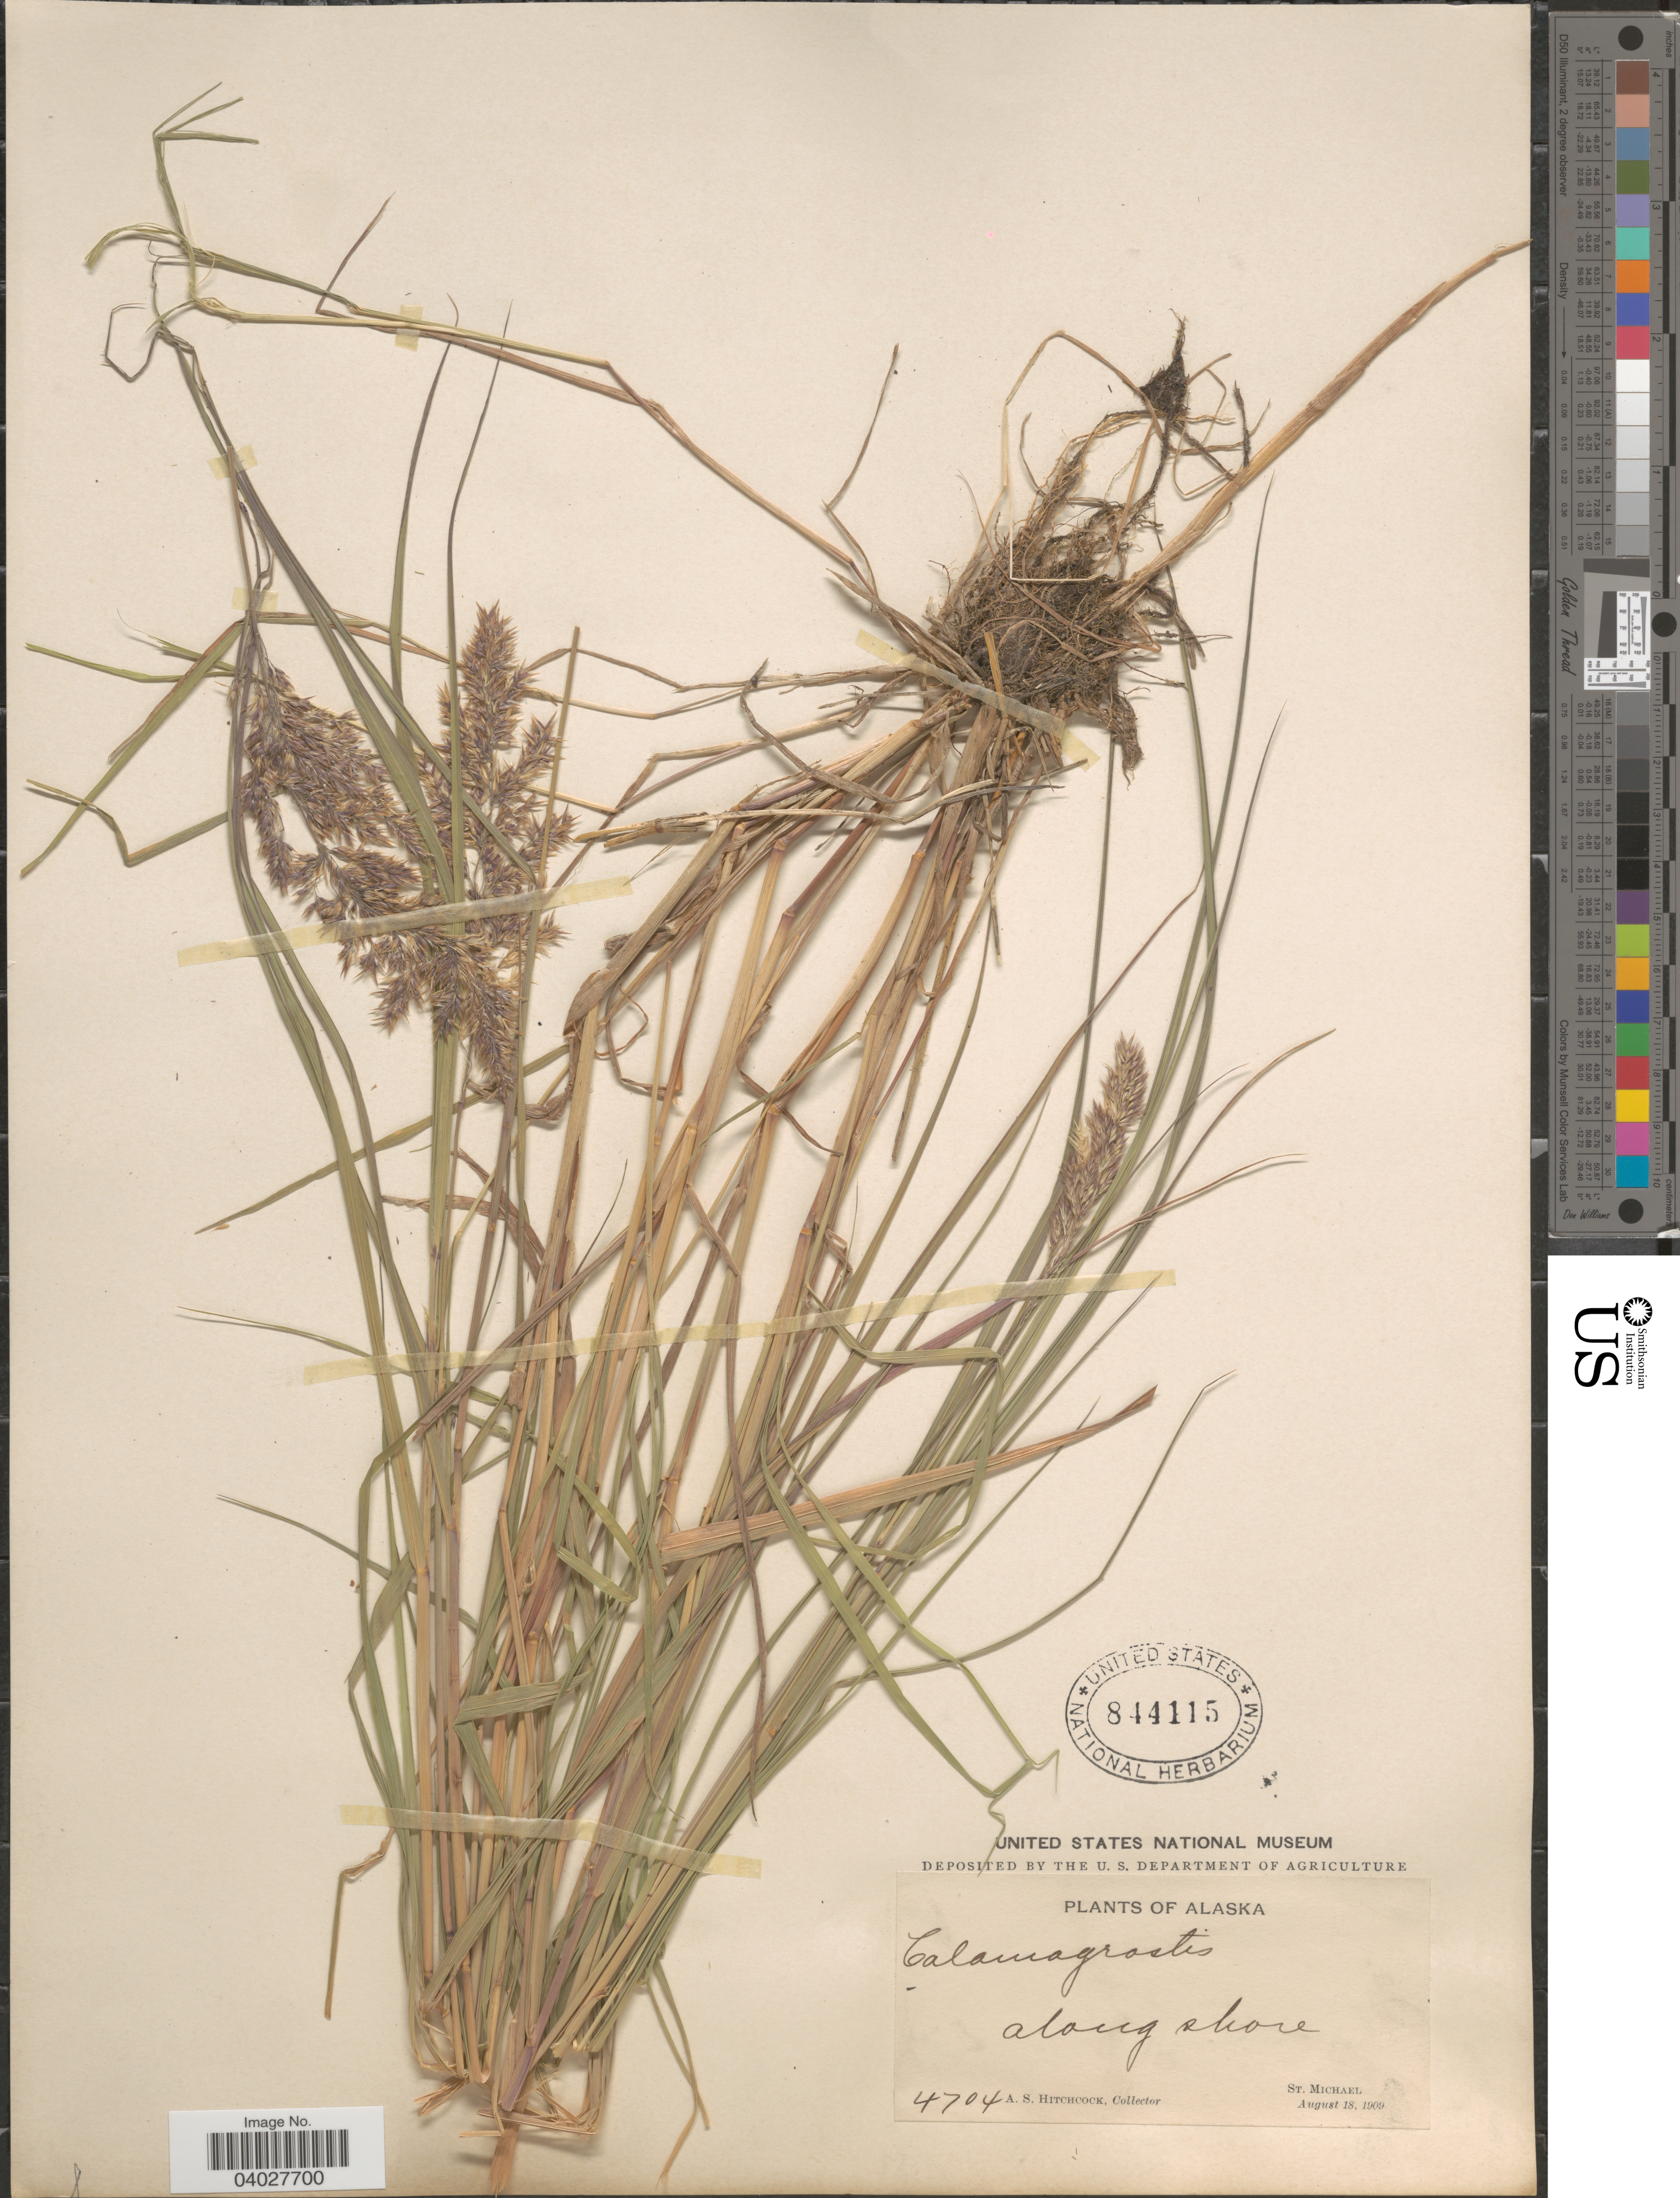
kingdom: Plantae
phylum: Tracheophyta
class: Liliopsida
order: Poales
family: Poaceae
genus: Calamagrostis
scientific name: Calamagrostis canadensis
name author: (Michx.) P. Beauv.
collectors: A. S. Hitchcock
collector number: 4704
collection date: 1909-08-18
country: United States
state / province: Alaska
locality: Along shore. St. Michael.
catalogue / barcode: US 844115